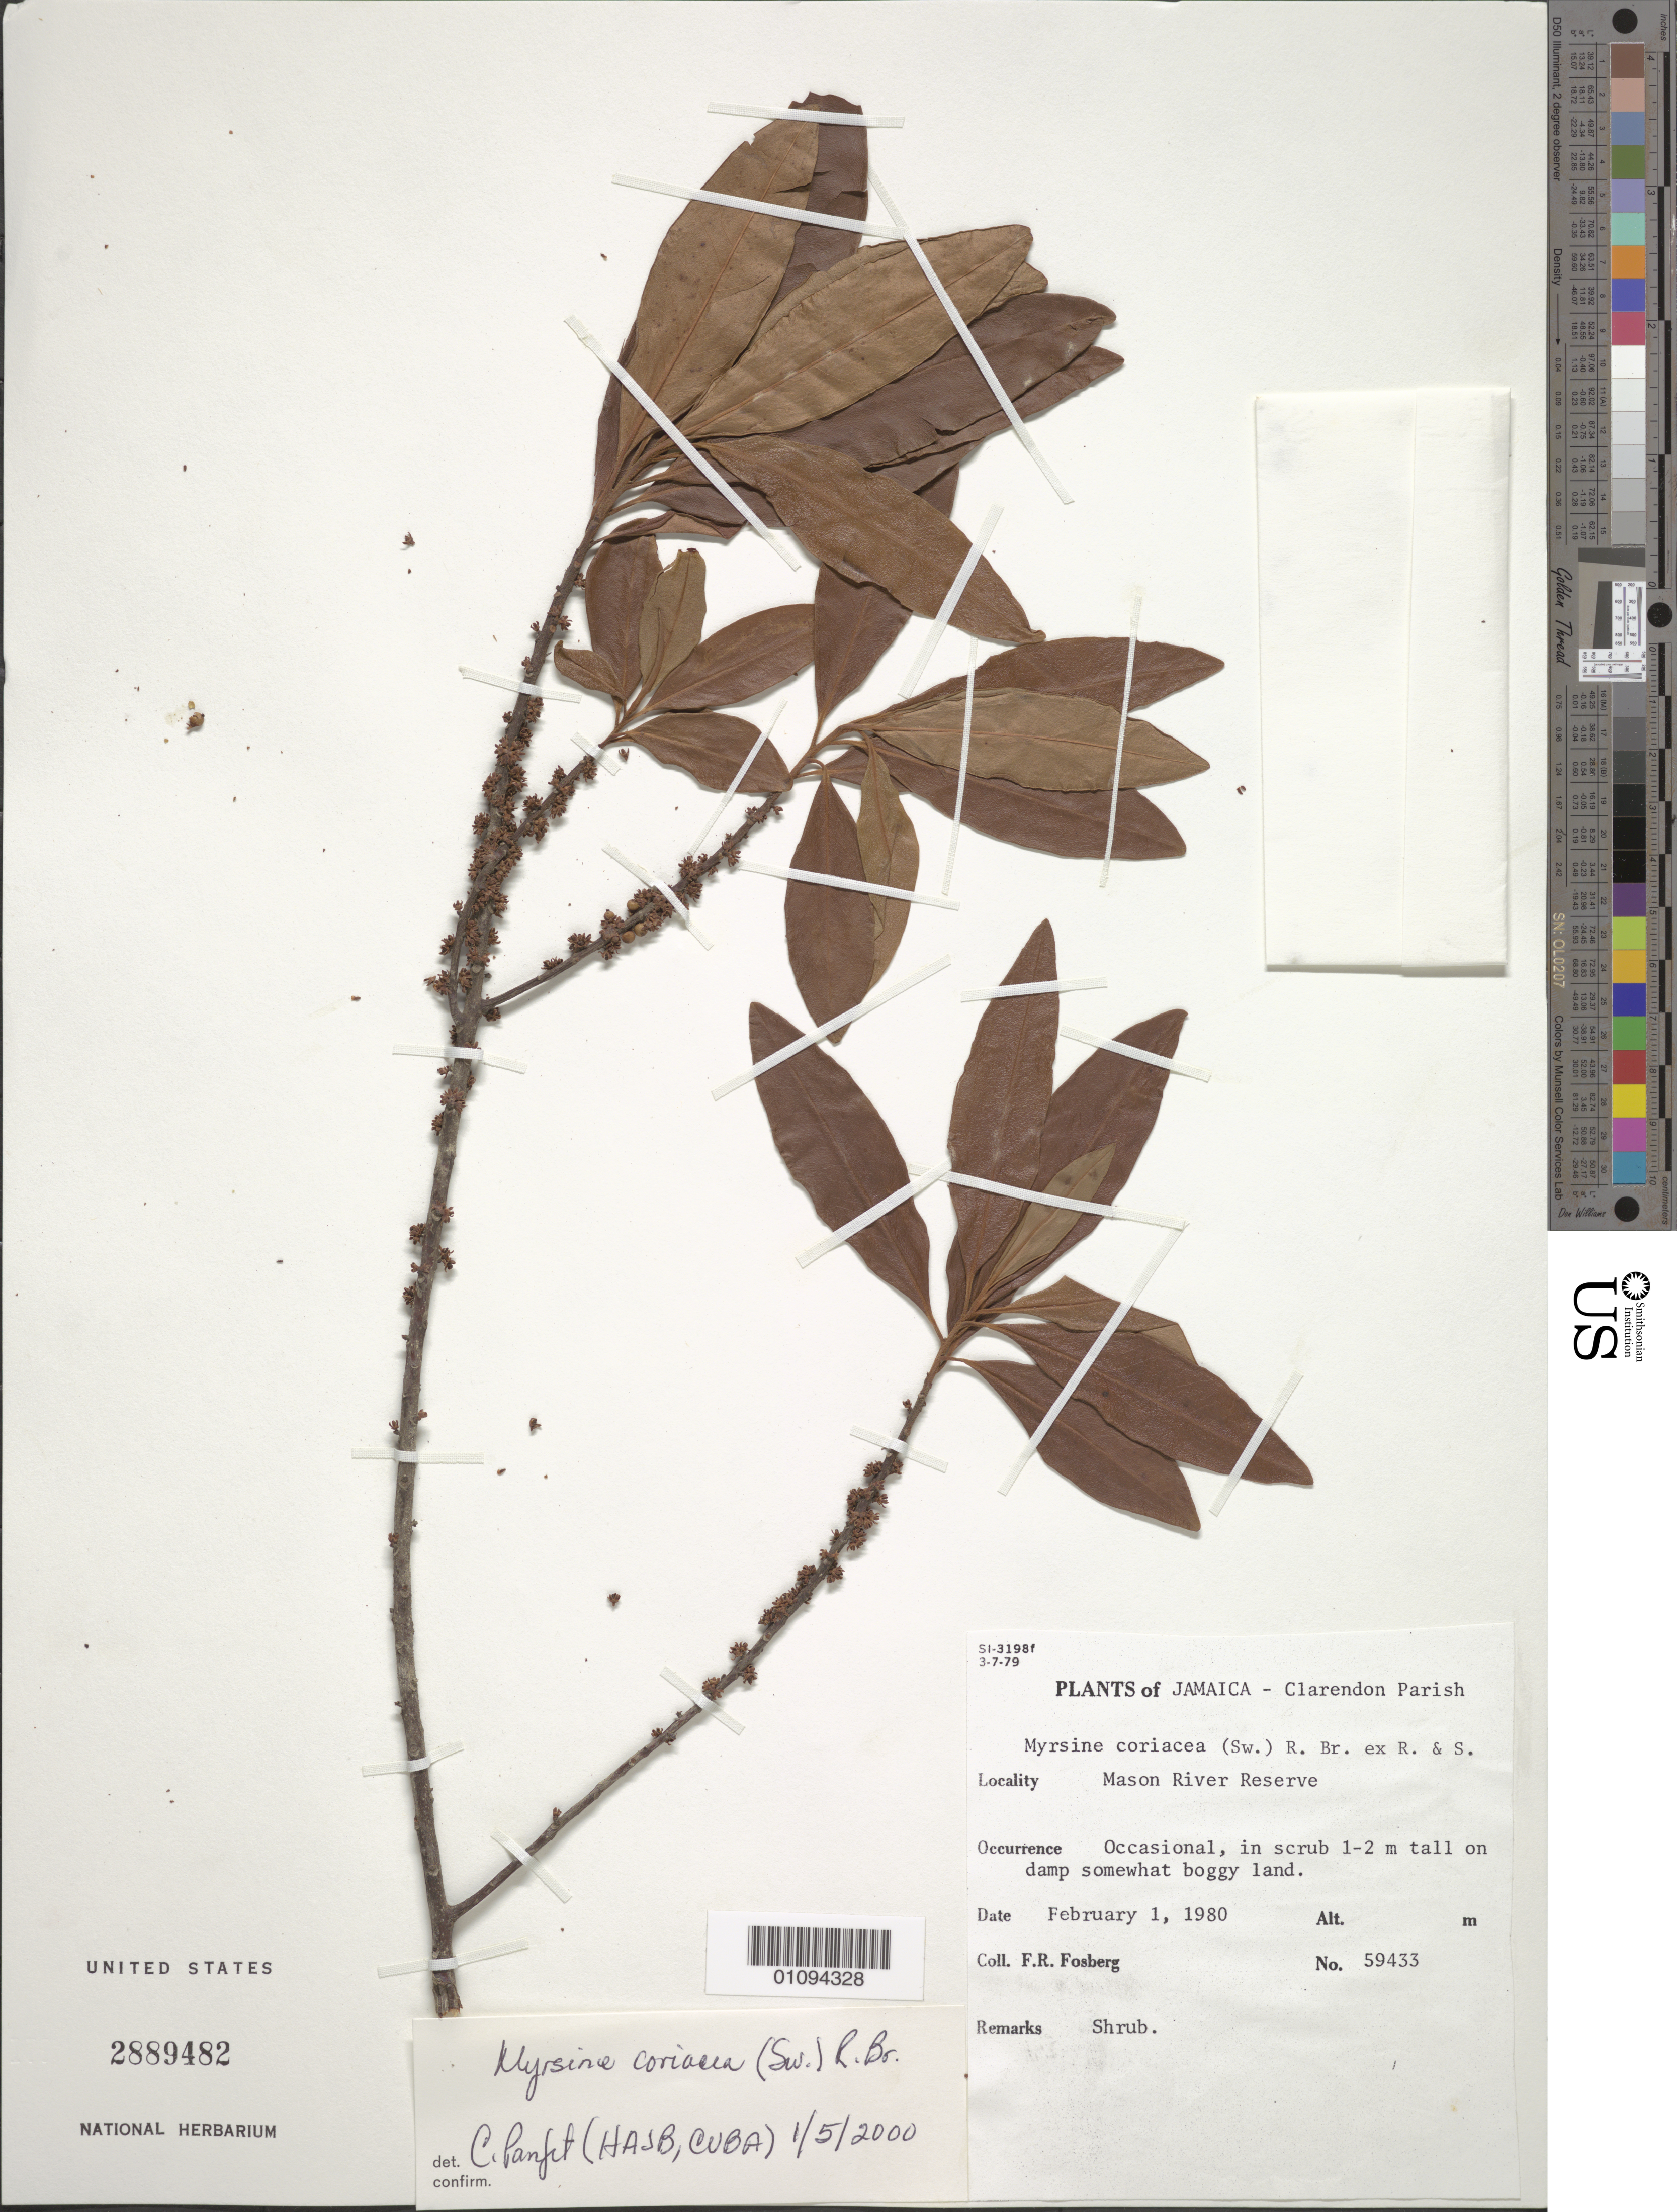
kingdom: Plantae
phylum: Tracheophyta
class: Magnoliopsida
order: Ericales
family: Primulaceae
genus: Myrsine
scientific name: Myrsine coriacea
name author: (Sw.) R. Br. ex Roem. & Schult.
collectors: F. R. Fosberg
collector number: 59433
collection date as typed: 01 Feb 1980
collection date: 1980-02-01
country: Jamaica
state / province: Clarendon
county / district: Mason River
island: Jamaica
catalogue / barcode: US 2889482